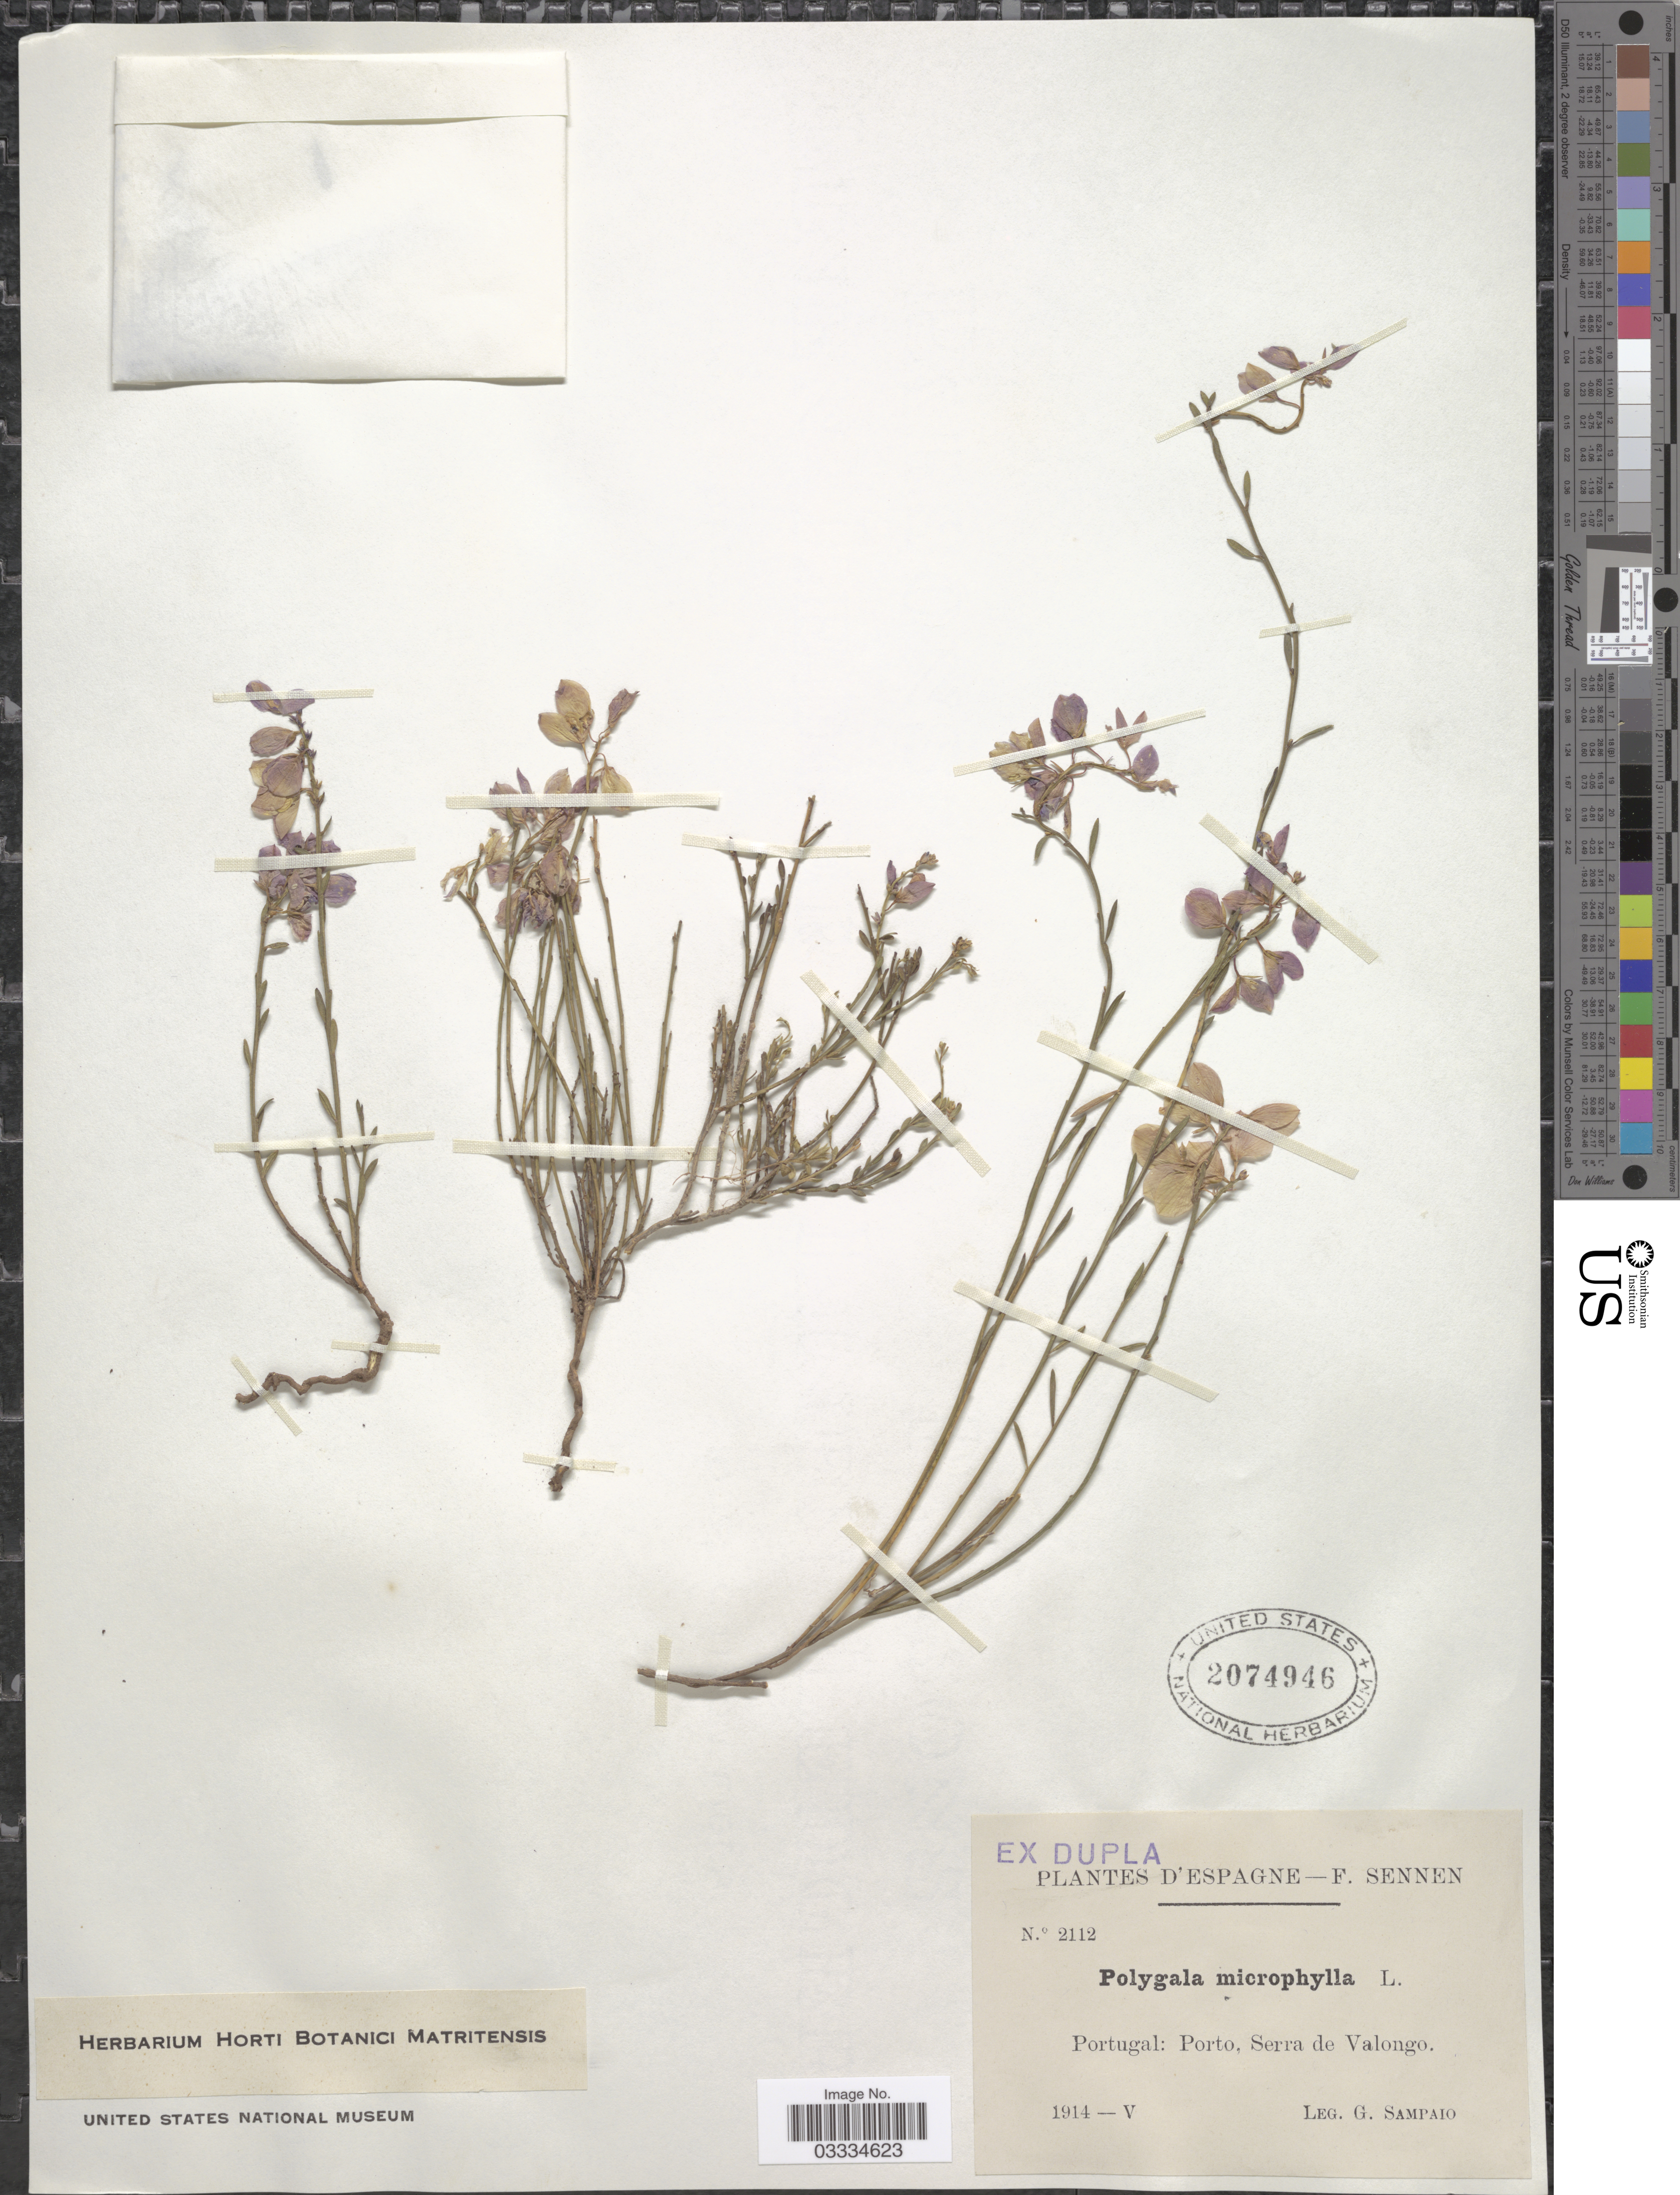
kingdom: Plantae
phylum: Tracheophyta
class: Magnoliopsida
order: Fabales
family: Polygalaceae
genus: Polygala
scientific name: Polygala microphylla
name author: L.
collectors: G. A. Sampaio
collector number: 2112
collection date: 1914-05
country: Portugal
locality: Porto, Serra de Valongo.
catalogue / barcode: US 2074946